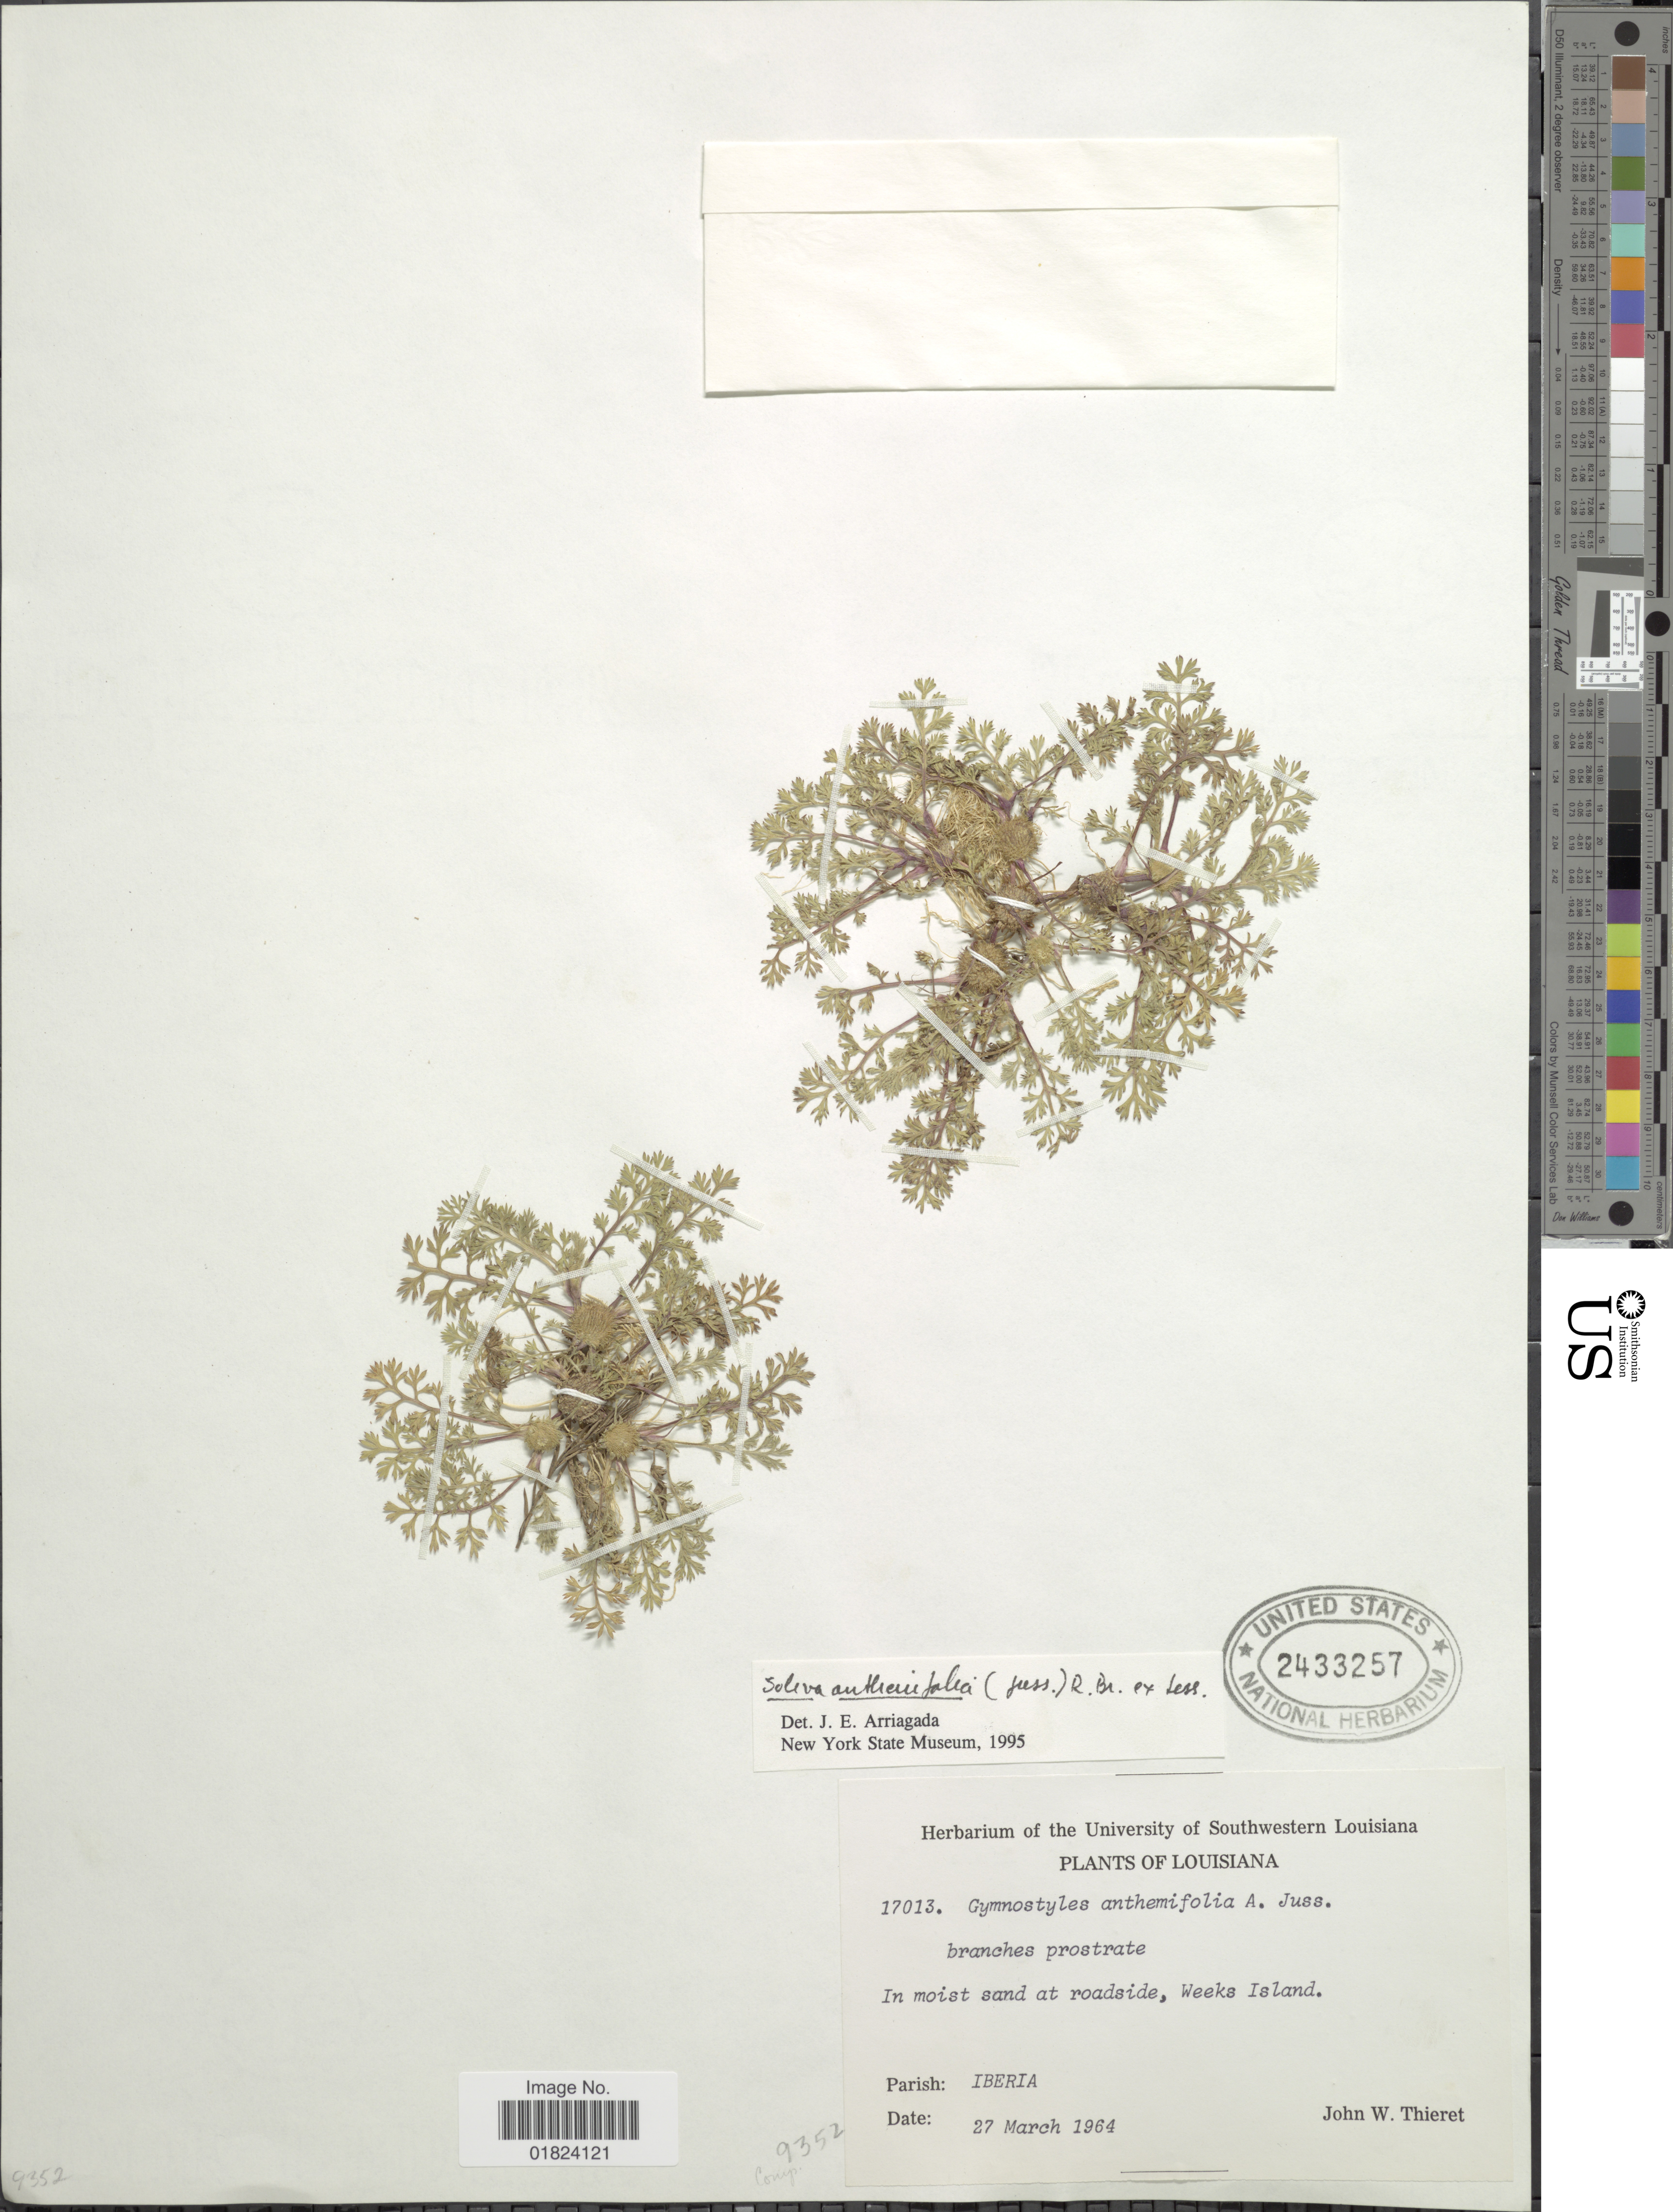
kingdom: Plantae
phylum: Tracheophyta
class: Magnoliopsida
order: Asterales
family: Asteraceae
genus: Soliva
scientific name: Soliva anthemifolia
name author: (Juss.) Sweet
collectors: J. W. Thieret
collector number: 17013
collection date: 1964-03-27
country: United States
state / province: Louisiana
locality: In moist sand at roadside, Weeks Island, Parish: IBERIA.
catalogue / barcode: US 2433257